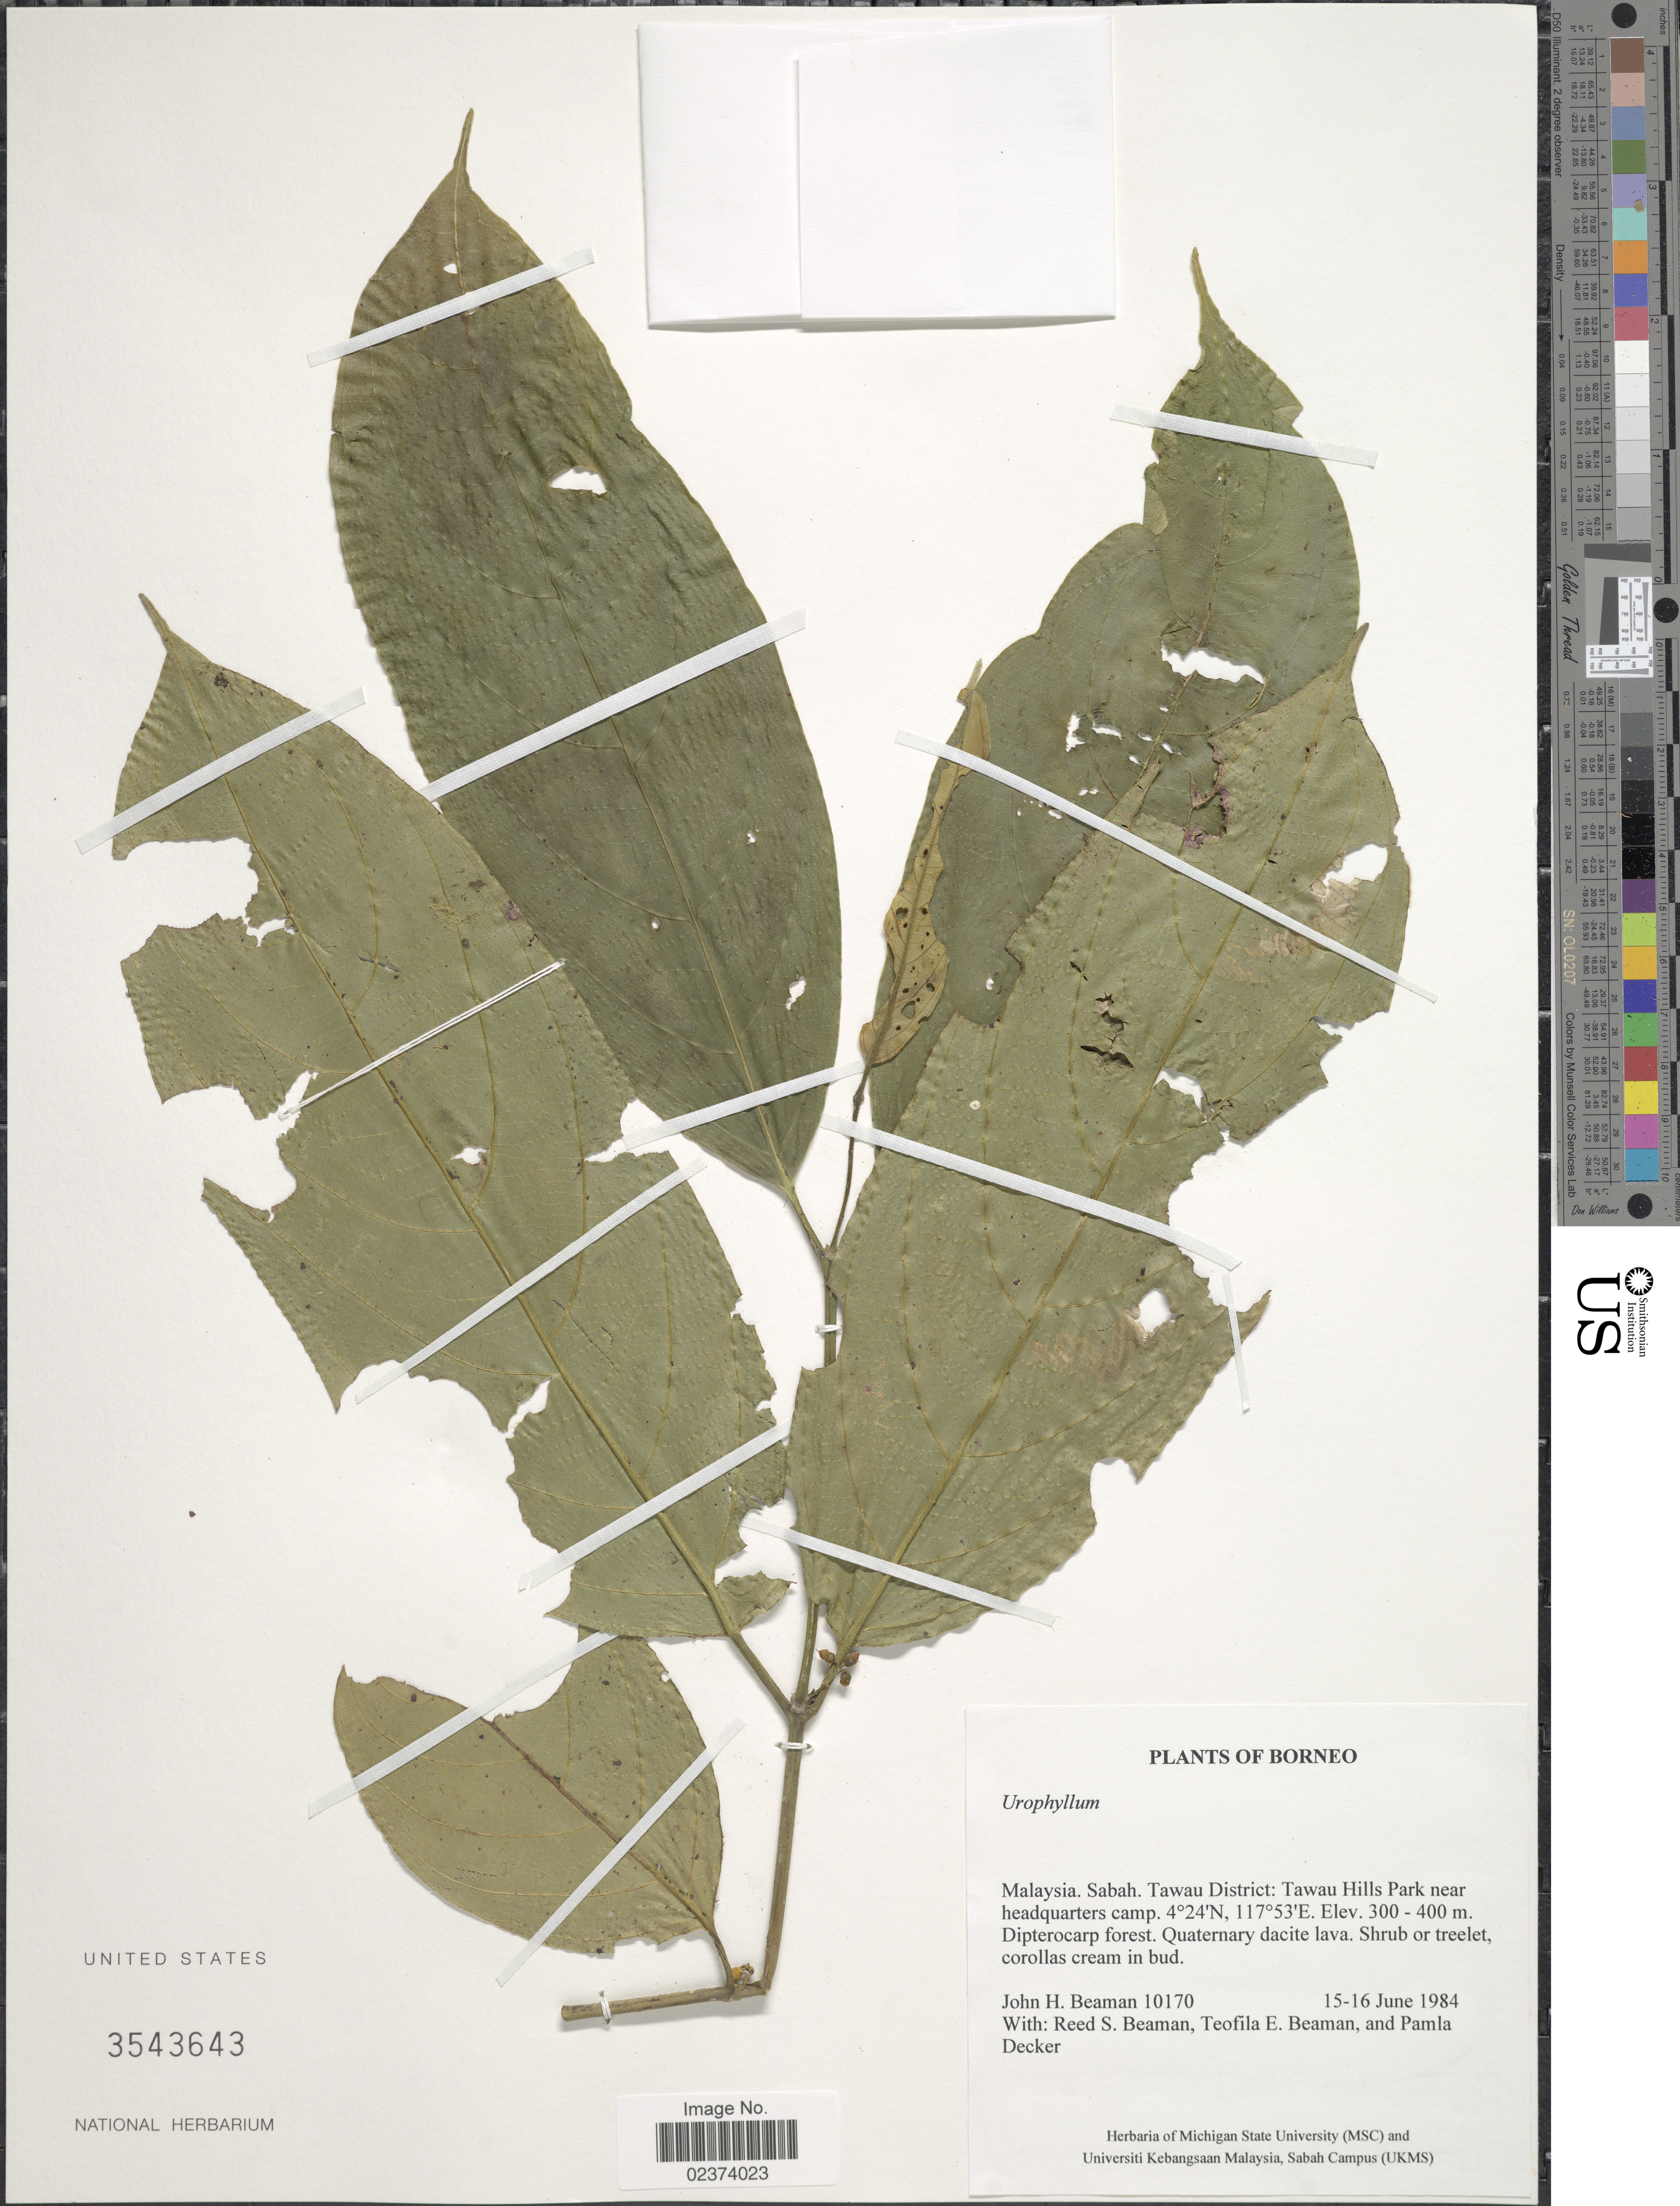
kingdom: Plantae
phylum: Tracheophyta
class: Magnoliopsida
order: Gentianales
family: Rubiaceae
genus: Urophyllum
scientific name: Urophyllum sp.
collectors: J. H. Beaman, R. S. Beaman, T. E. Beaman & P. Decker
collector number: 10170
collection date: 1984-06-15/1984-06-16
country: Malaysia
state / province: Sabah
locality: Borneo, Tawau District; Tawau Hills Park near headquarters camp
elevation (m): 300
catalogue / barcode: US 3543643